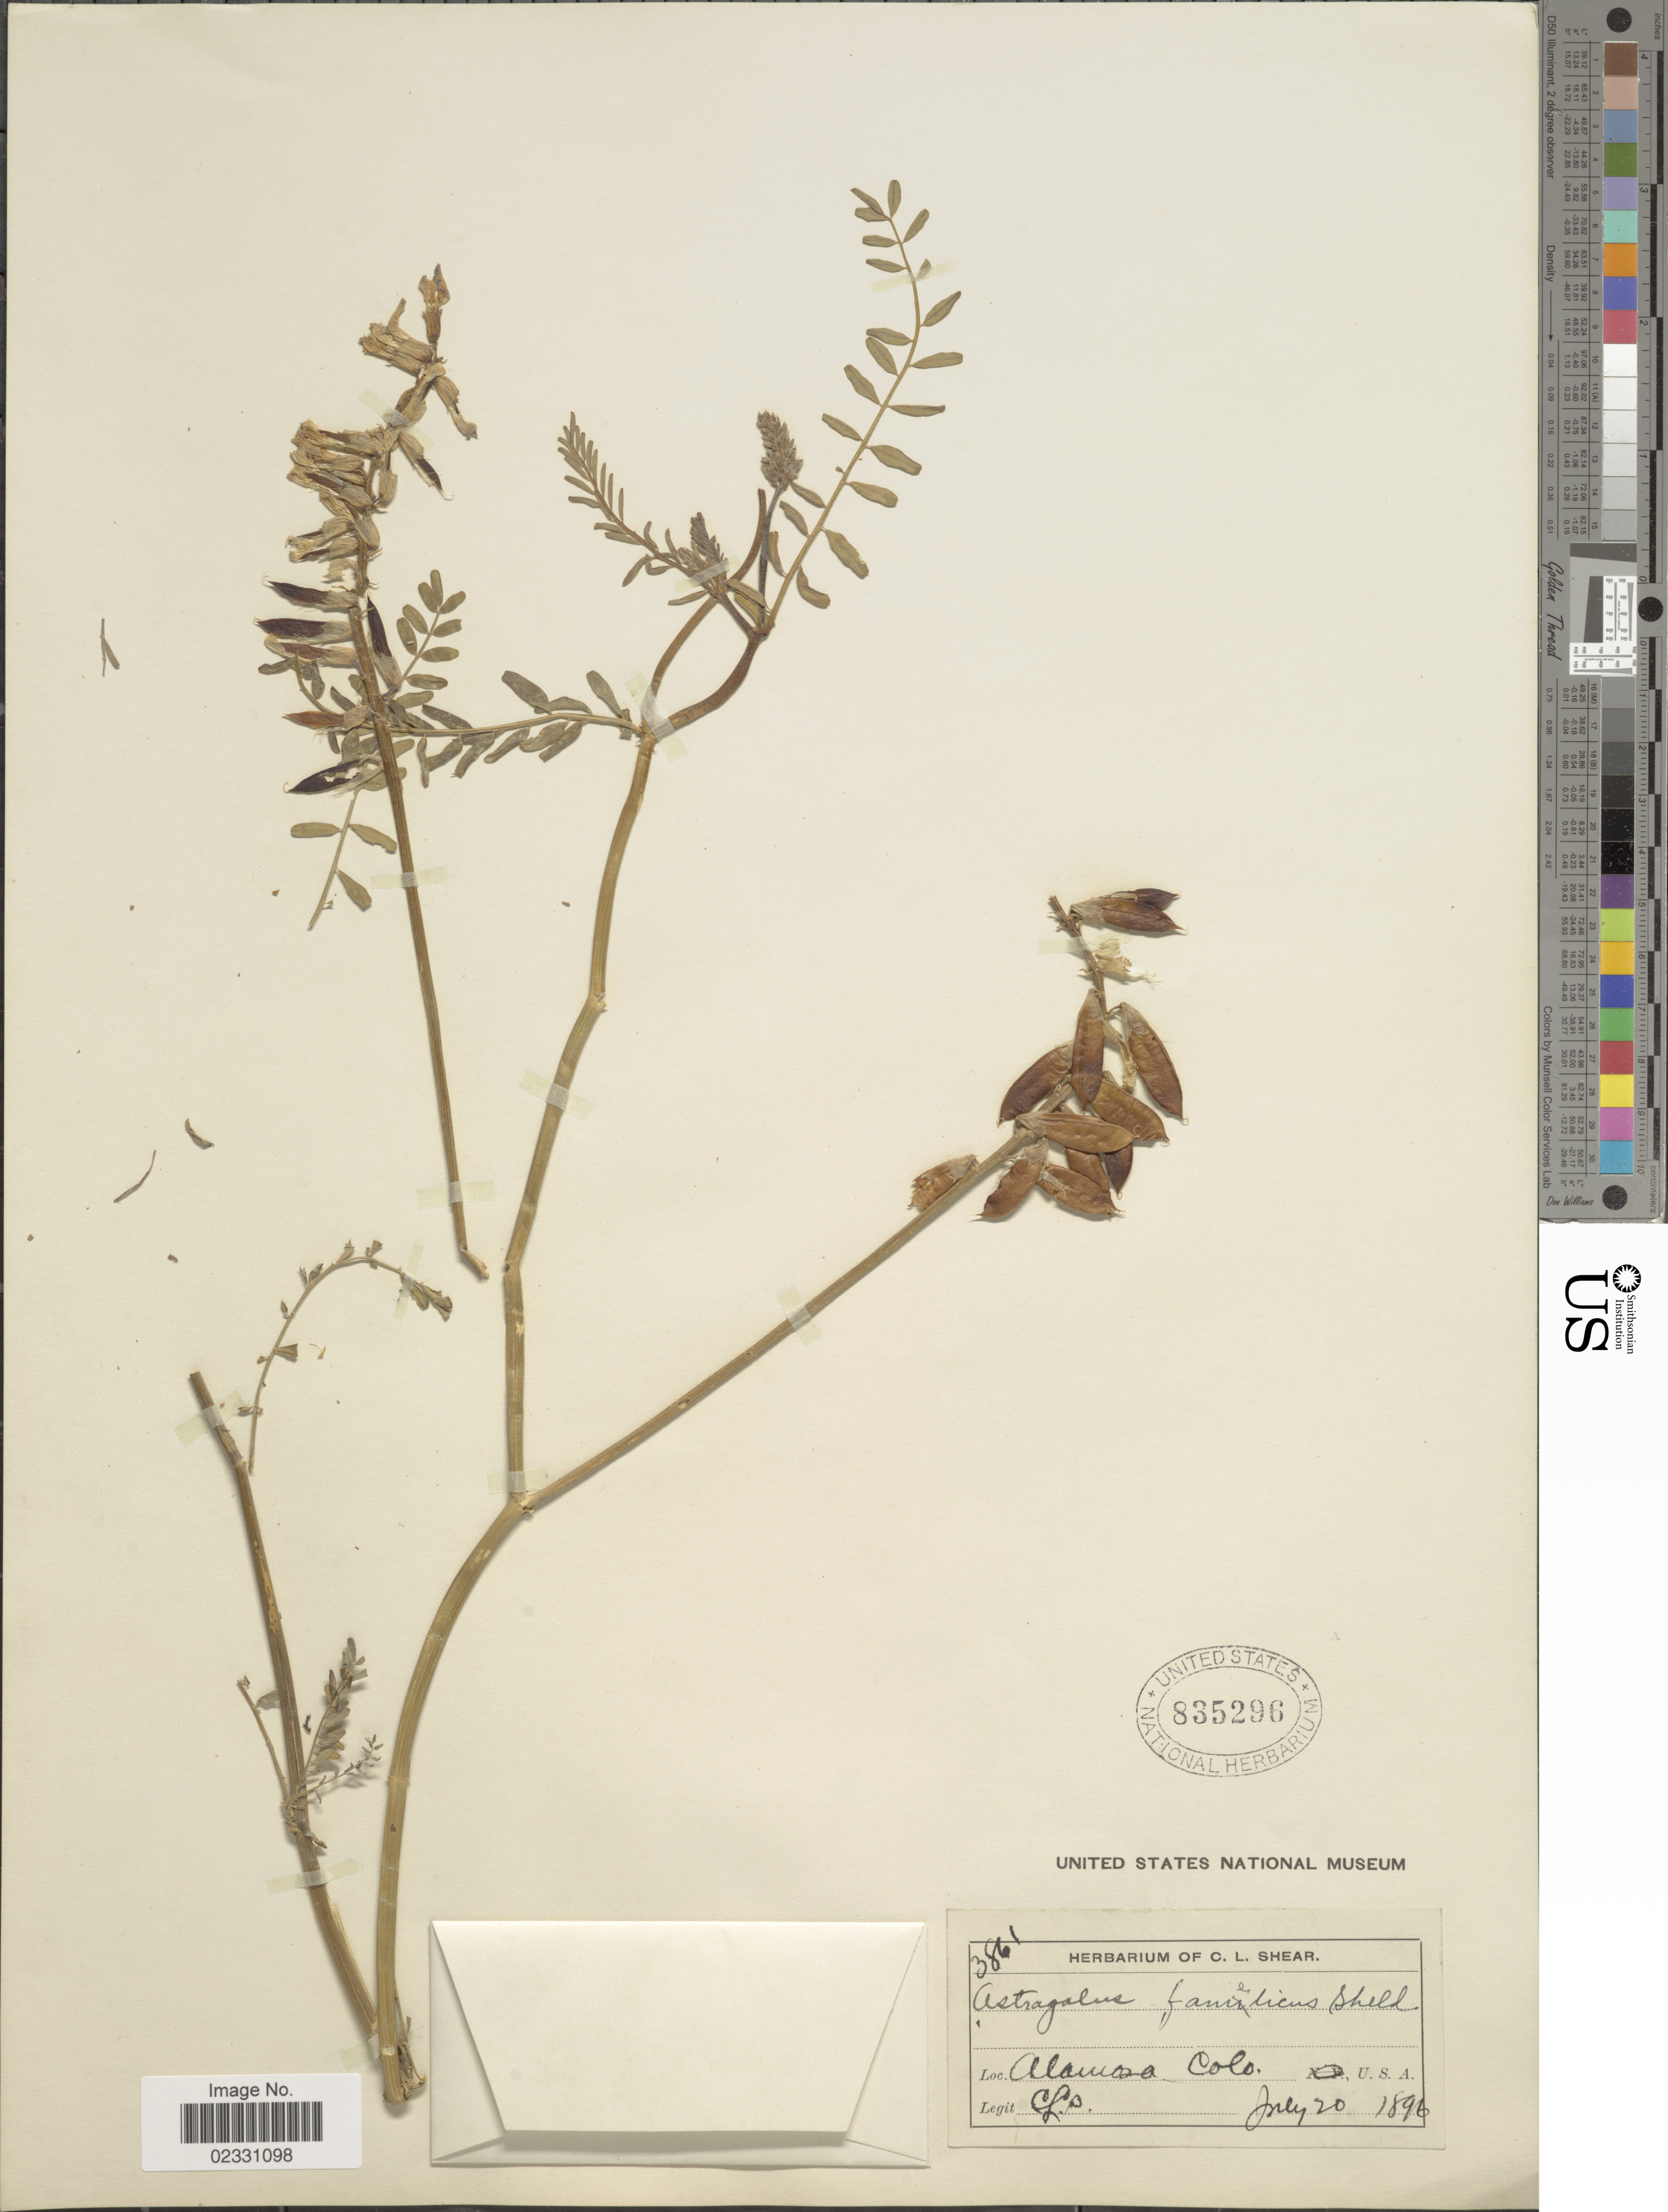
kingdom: Plantae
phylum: Tracheophyta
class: Magnoliopsida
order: Fabales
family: Fabaceae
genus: Astragalus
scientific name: Astragalus famelicus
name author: E. Sheld.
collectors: C. L. Shear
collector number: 3861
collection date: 1896-07-20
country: United States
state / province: Colorado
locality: Alamosa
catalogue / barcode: US 835296